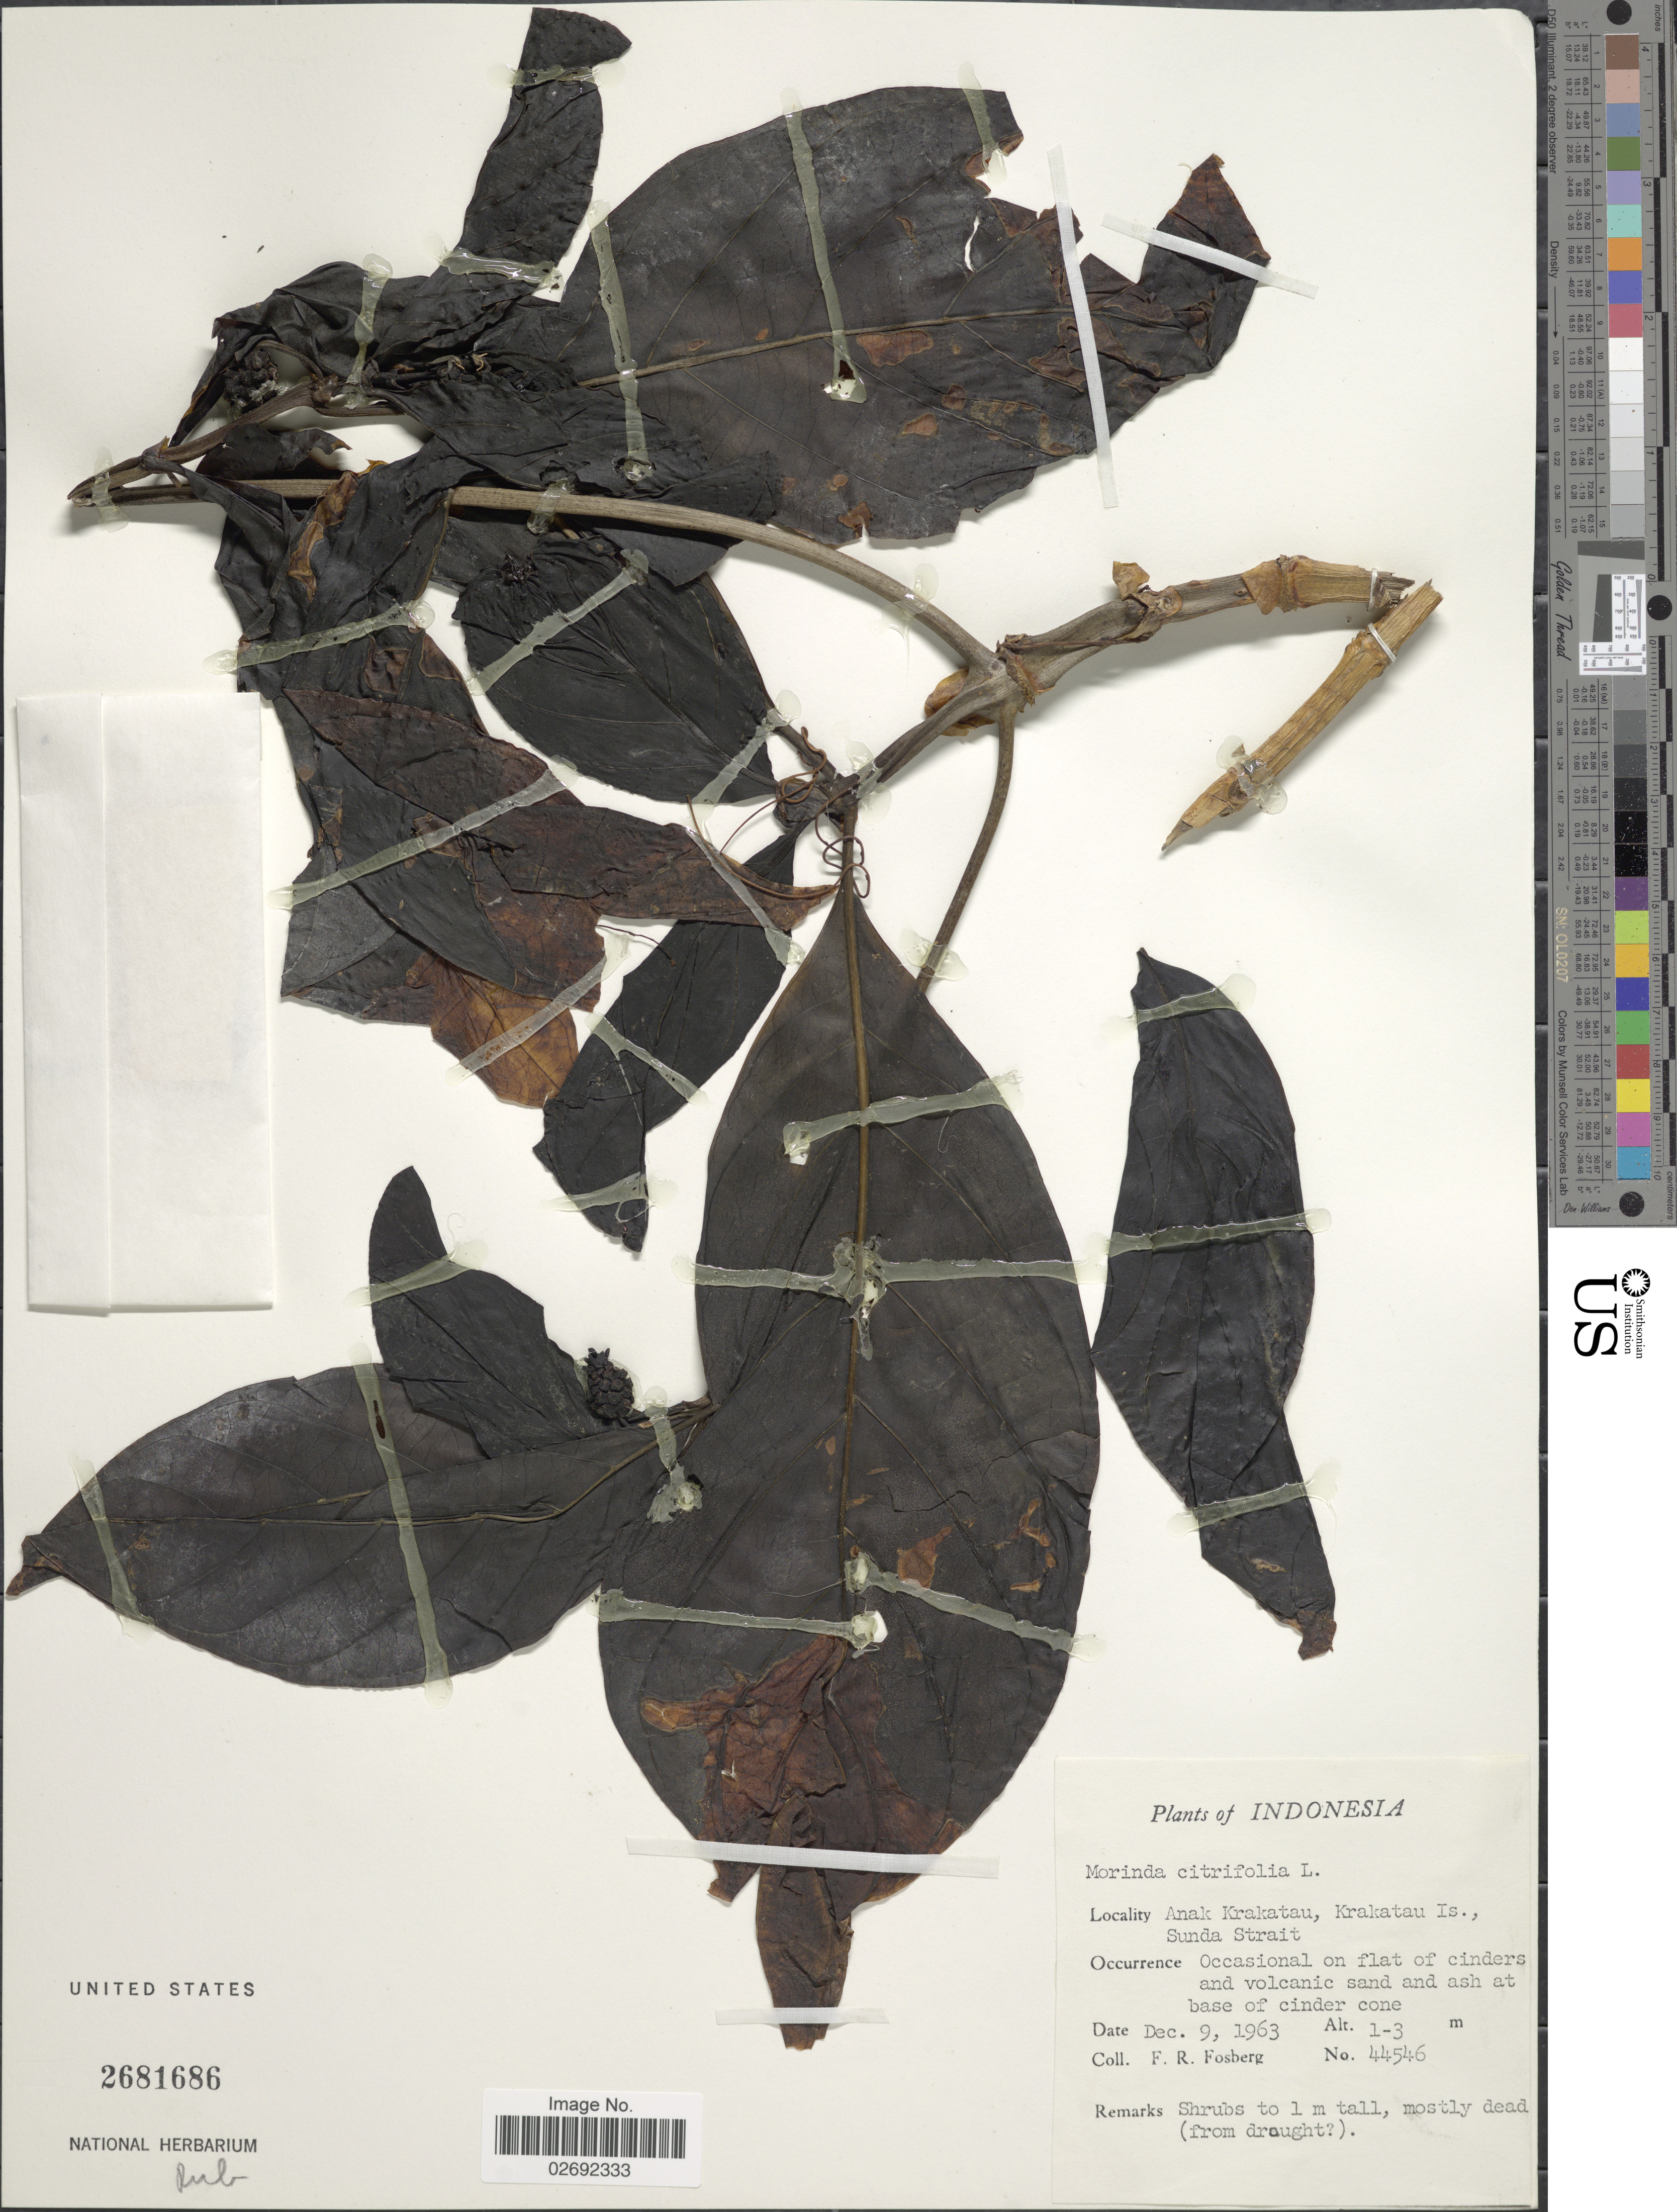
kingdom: Plantae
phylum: Tracheophyta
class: Magnoliopsida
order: Gentianales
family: Rubiaceae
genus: Morinda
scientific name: Morinda citrifolia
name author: L.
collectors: F. R. Fosberg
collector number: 44546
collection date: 1963-12-09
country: Indonesia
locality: Anak Krakatau, Krakatau Is., Sunda Strait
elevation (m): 1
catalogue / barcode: US 2681686